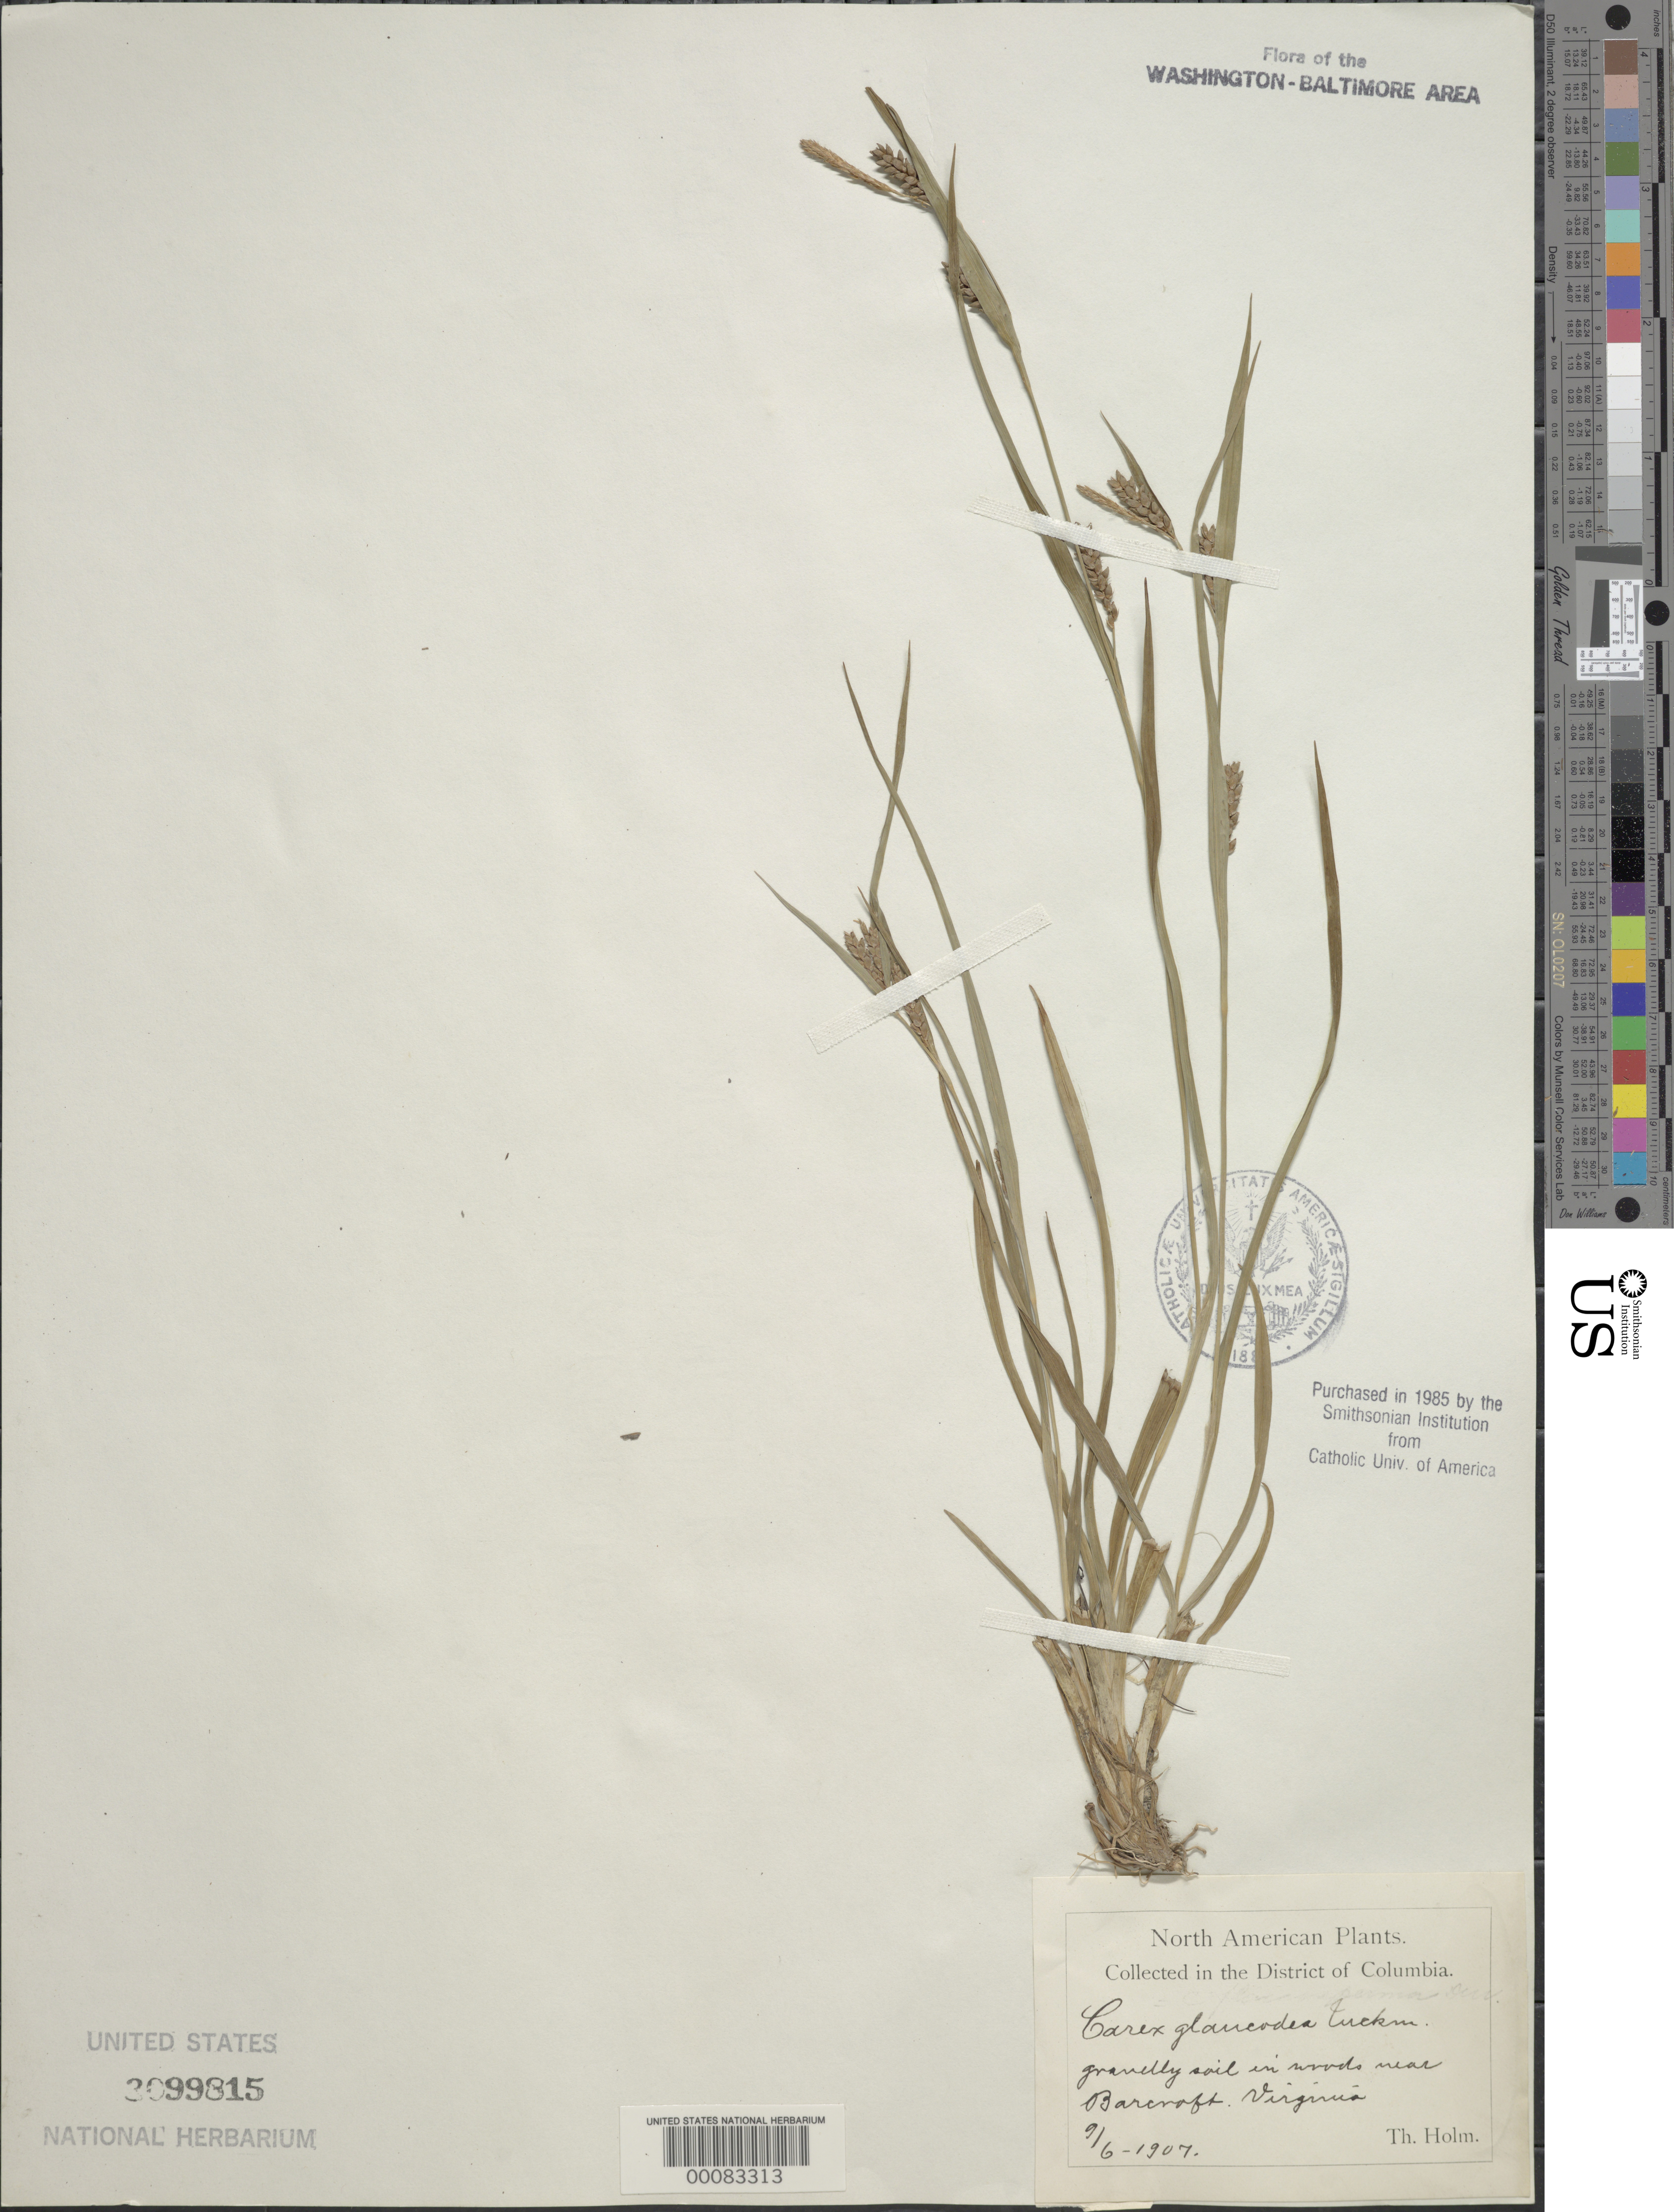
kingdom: Plantae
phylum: Tracheophyta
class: Liliopsida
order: Poales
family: Cyperaceae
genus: Carex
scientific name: Carex glaucodea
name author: Tuck. ex Olney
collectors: T. Holm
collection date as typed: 09 Jun 1907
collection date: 1907-06-09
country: United States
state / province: Virginia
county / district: Arlington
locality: Near Barcroft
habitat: Gravelly soil in woods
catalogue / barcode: US 3099815